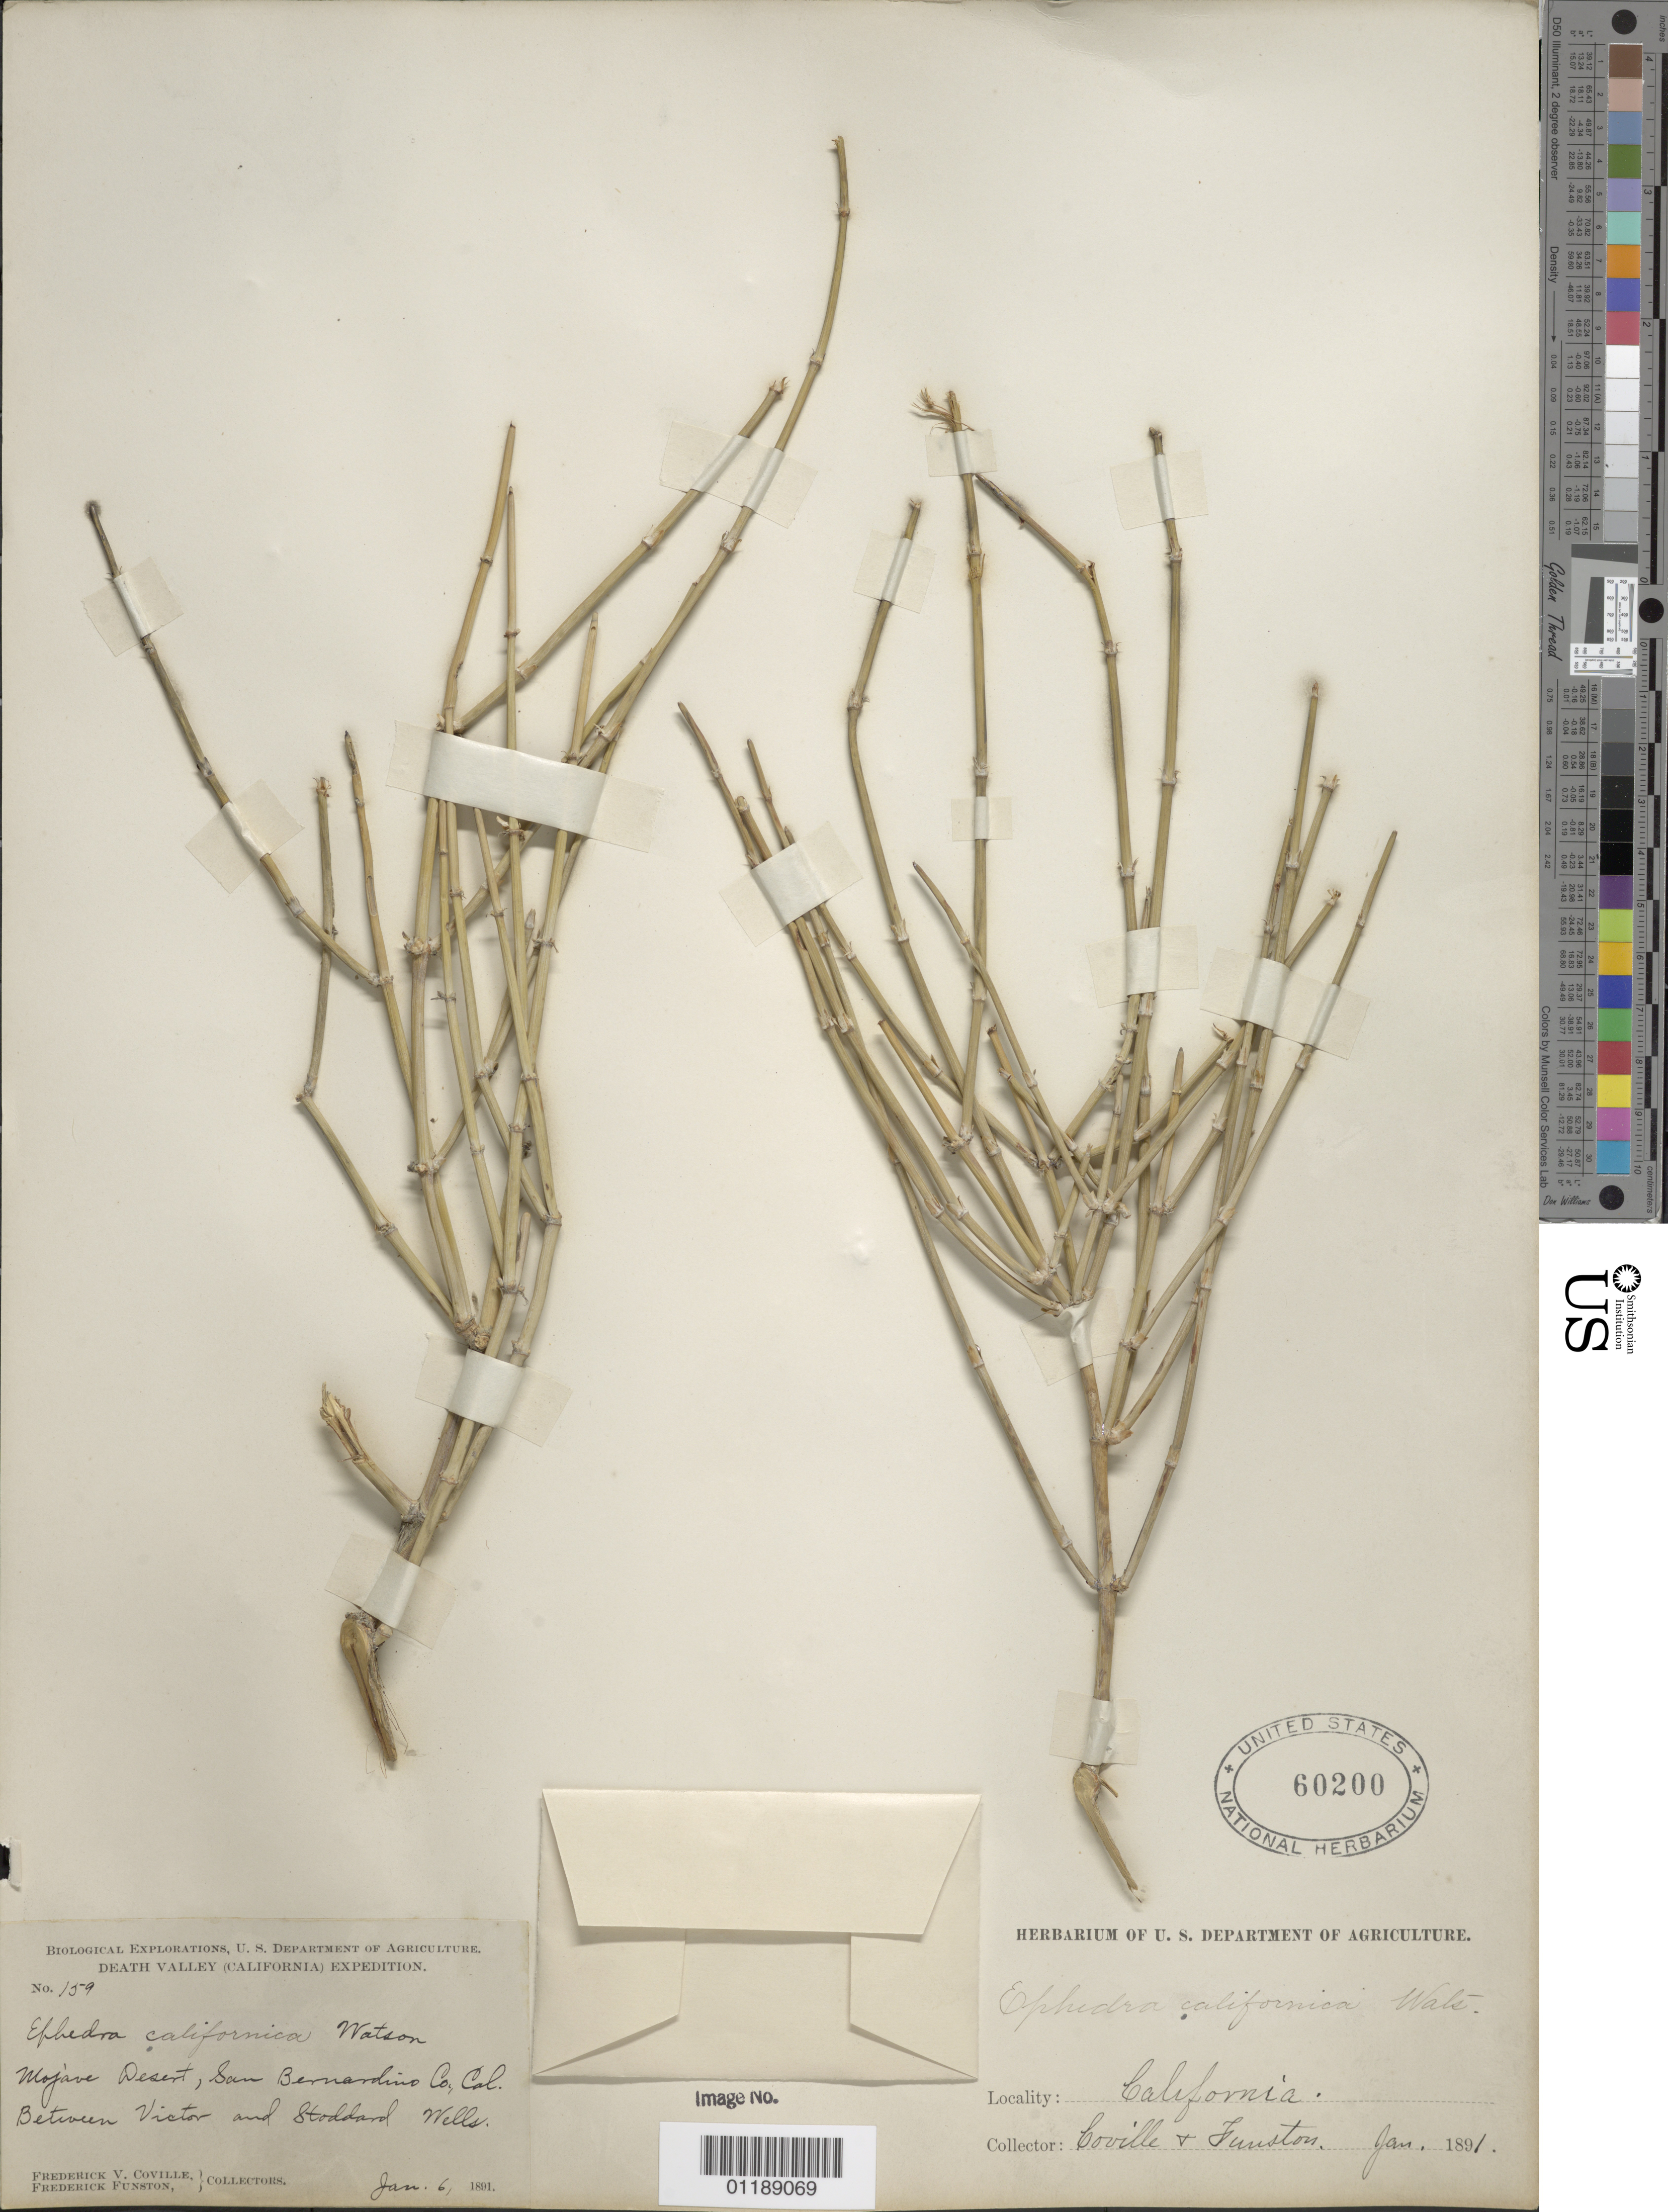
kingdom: Plantae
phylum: Tracheophyta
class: Gnetopsida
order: Ephedrales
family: Ephedraceae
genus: Ephedra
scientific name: Ephedra californica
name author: S. Watson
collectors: F. V. Coville & F. Funston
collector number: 159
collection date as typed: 06 Jan 1891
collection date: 1891-01-06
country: United States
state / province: California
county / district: San Bernardino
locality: Mojave Desert.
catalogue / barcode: US 60200